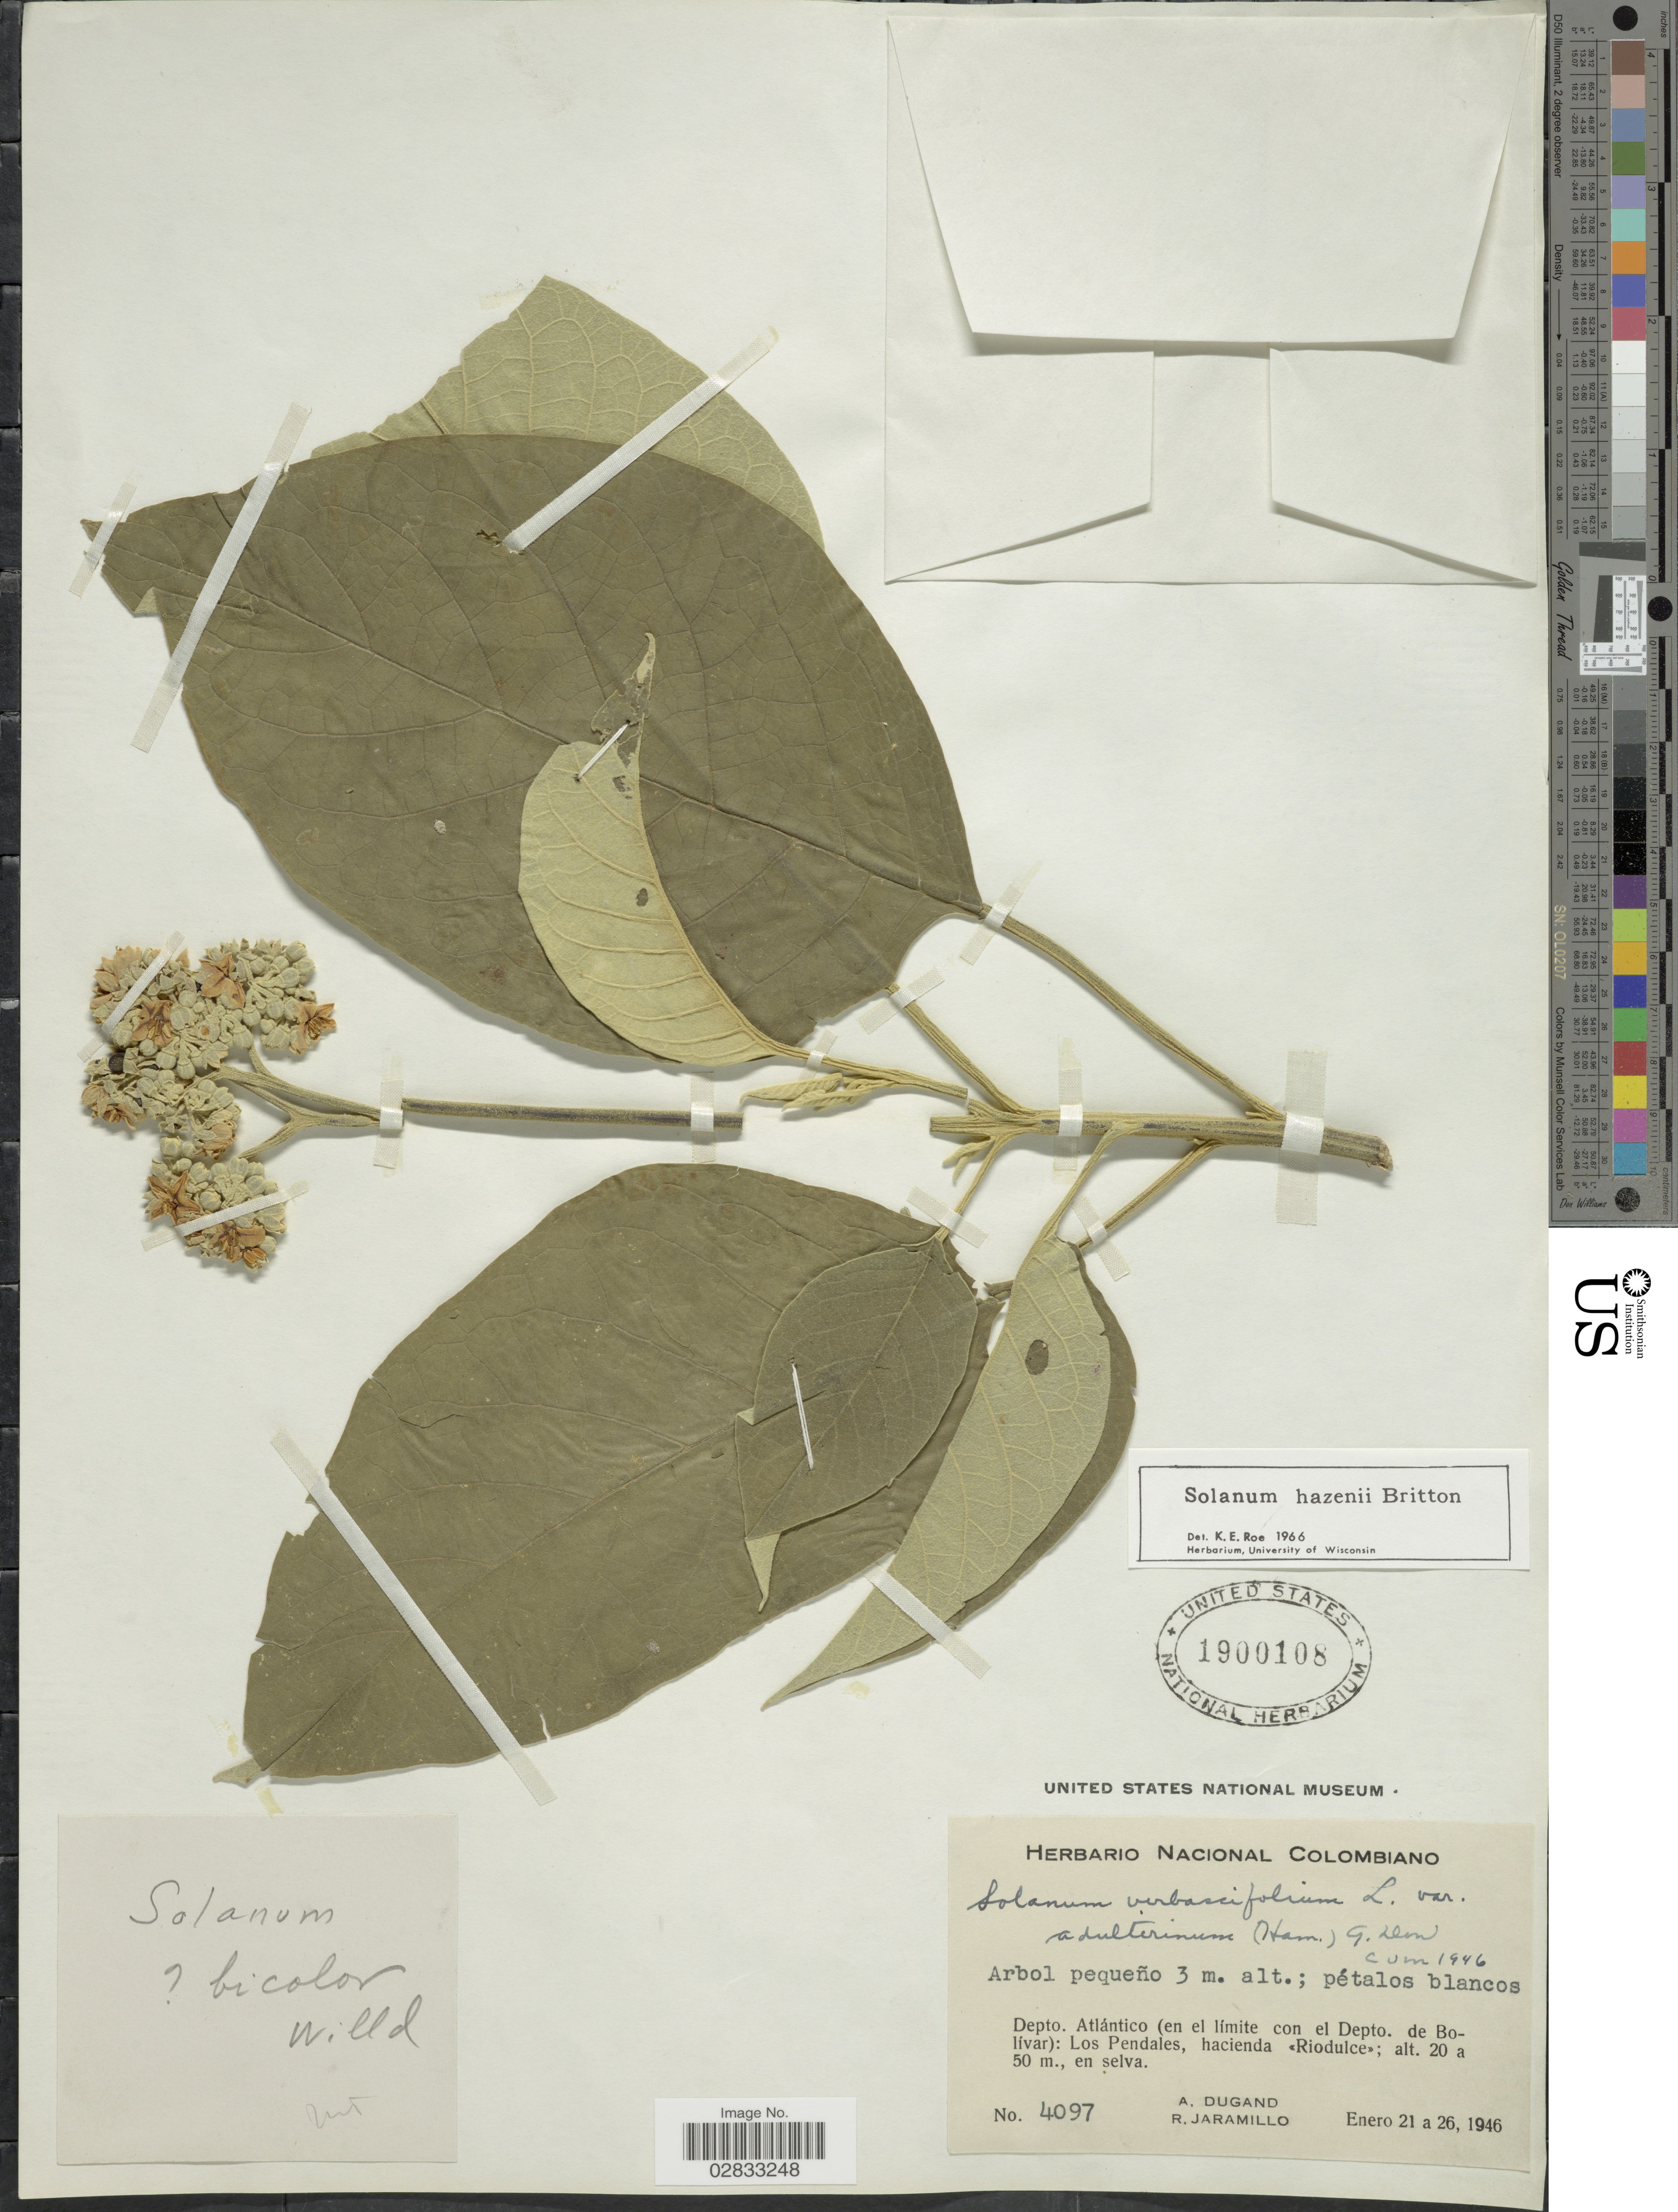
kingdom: Plantae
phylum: Tracheophyta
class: Magnoliopsida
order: Solanales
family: Solanaceae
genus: Solanum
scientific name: Solanum hazenii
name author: Britton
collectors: A. Dugand & R. Jaramillo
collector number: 4097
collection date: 1946-01-21/1946-01-26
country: Colombia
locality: Depto. Atlántico (en el límite con el Depto. De Bolívar): Los Pendales, hacienda <<Riodulce>>.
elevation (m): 20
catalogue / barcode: US 1900108